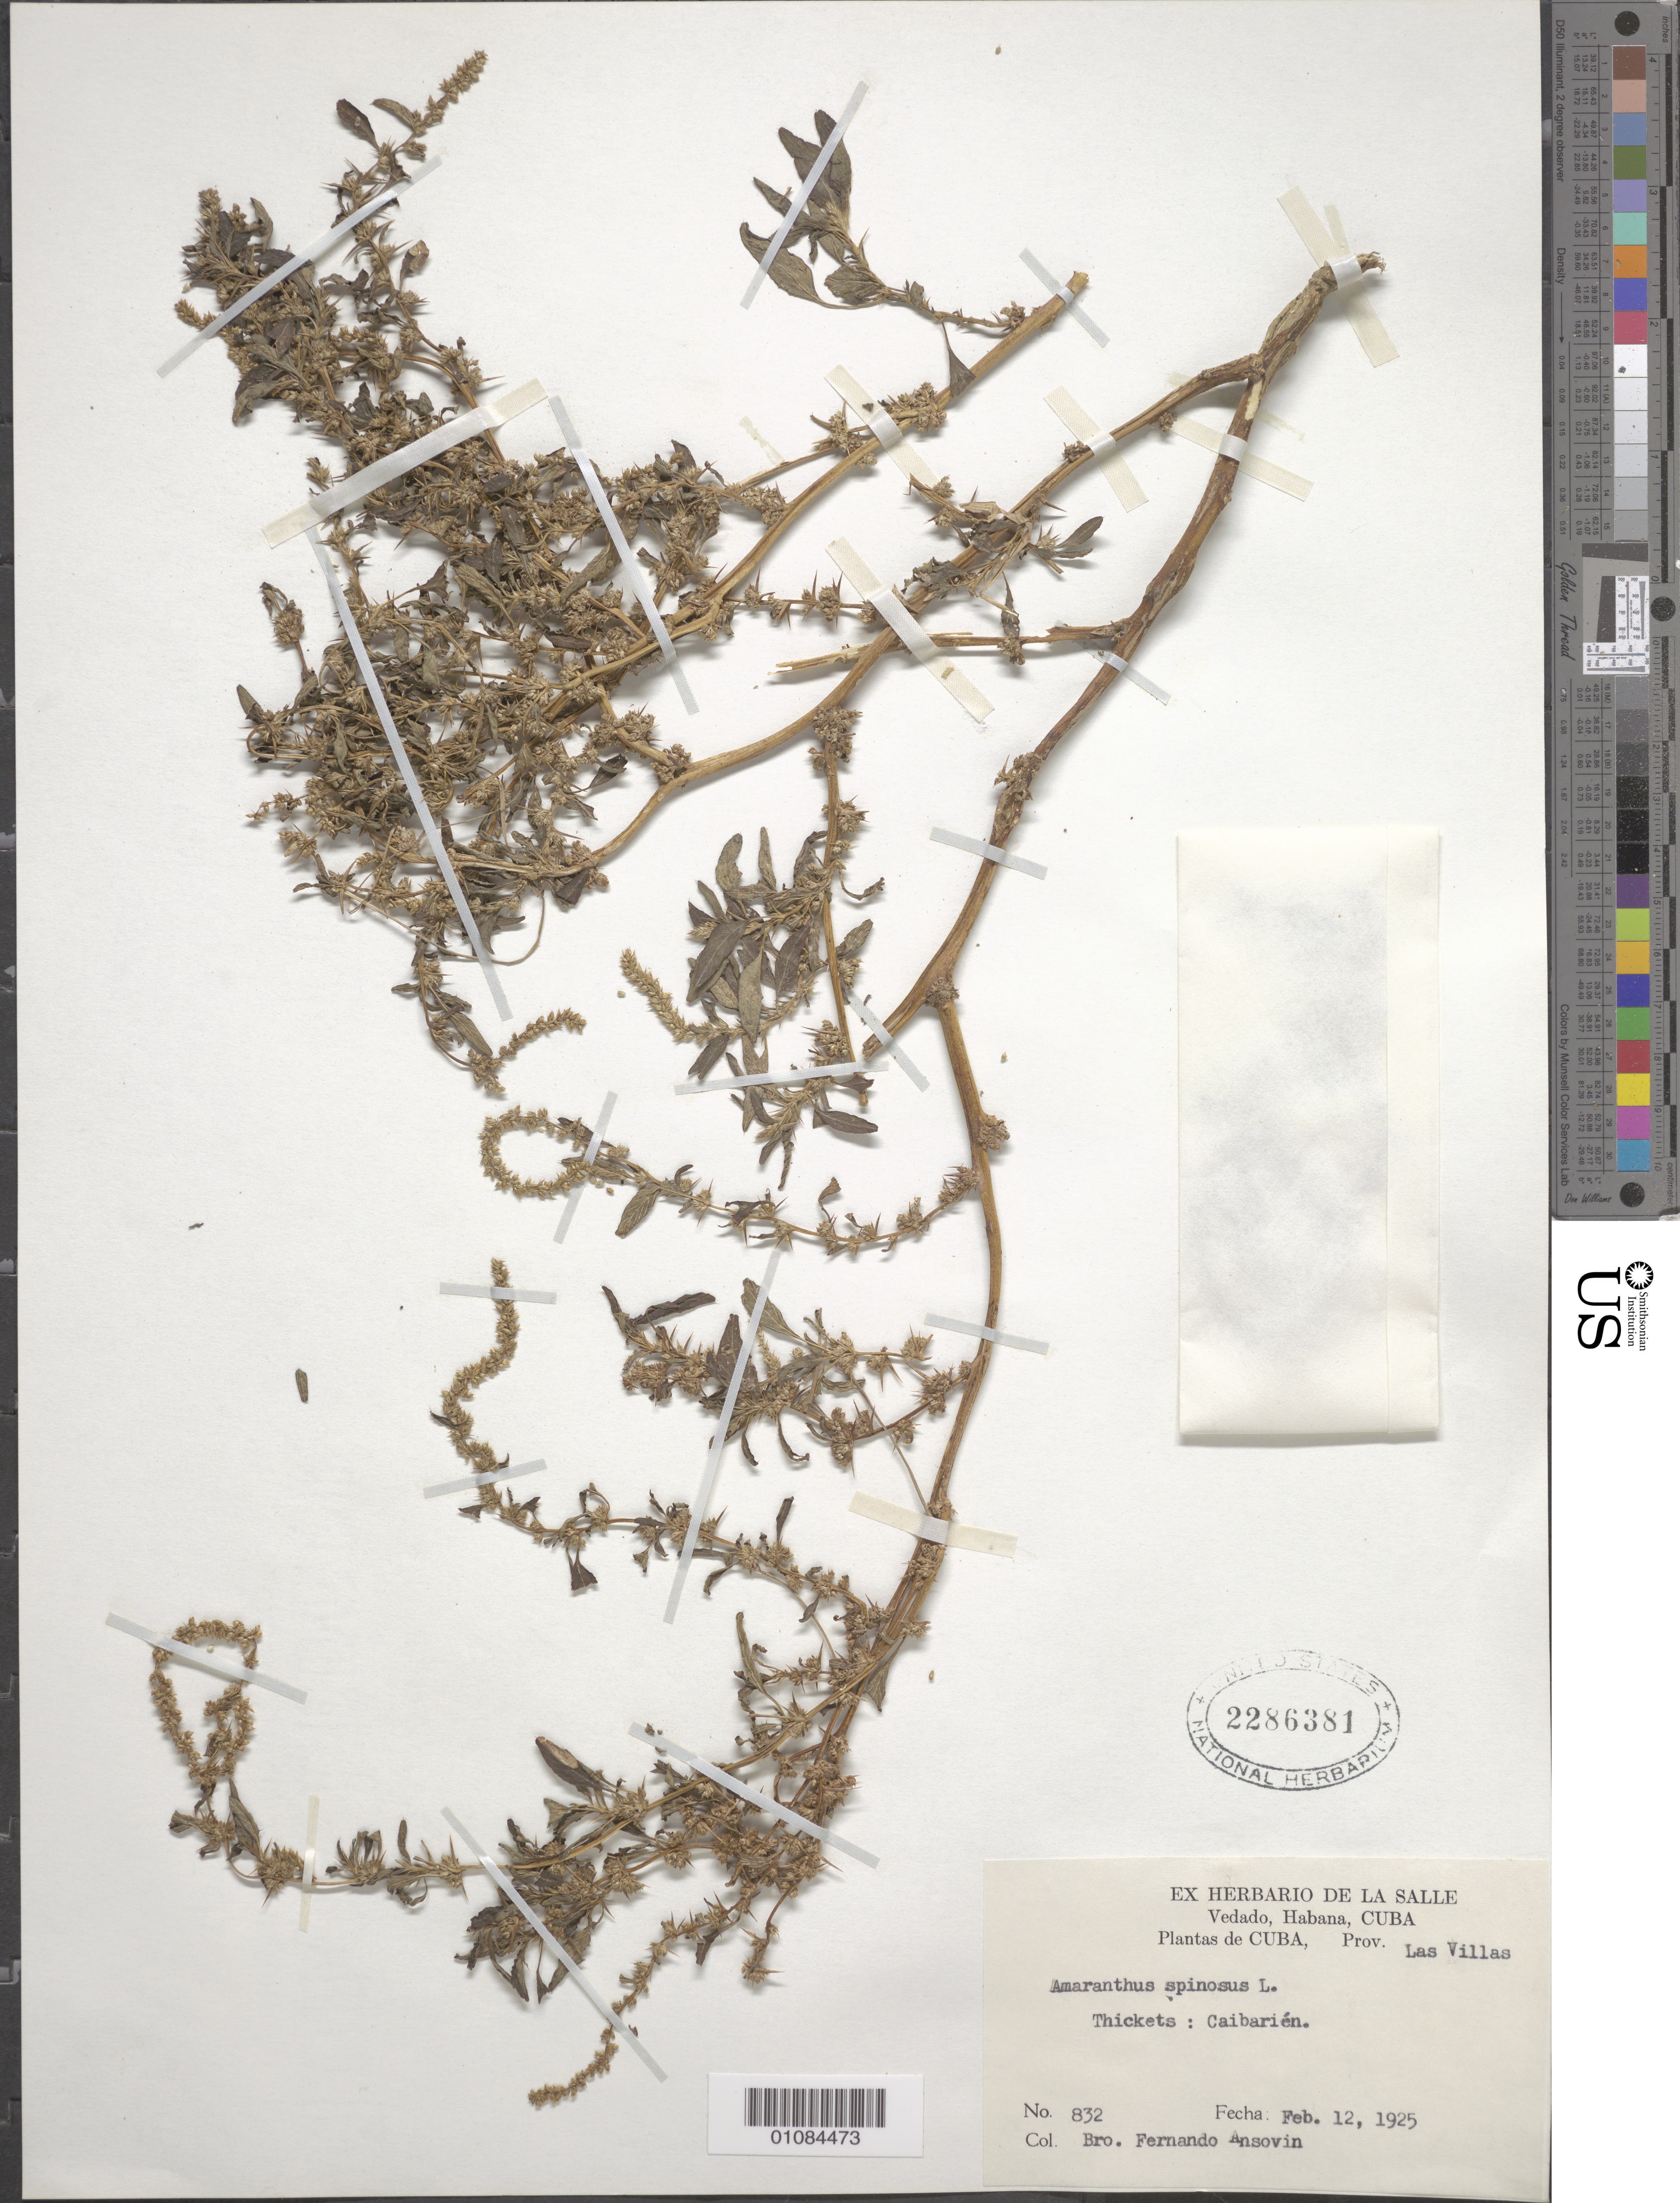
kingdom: Plantae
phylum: Tracheophyta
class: Magnoliopsida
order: Caryophyllales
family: Amaranthaceae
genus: Amaranthus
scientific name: Amaranthus spinosus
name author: L.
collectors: B. Ansovin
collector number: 832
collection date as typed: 12 Feb 1925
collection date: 1925-02-12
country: Cuba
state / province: Villa Clara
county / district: Caibarién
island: Cuba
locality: Las Villas, Caibarien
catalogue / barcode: US 2286381